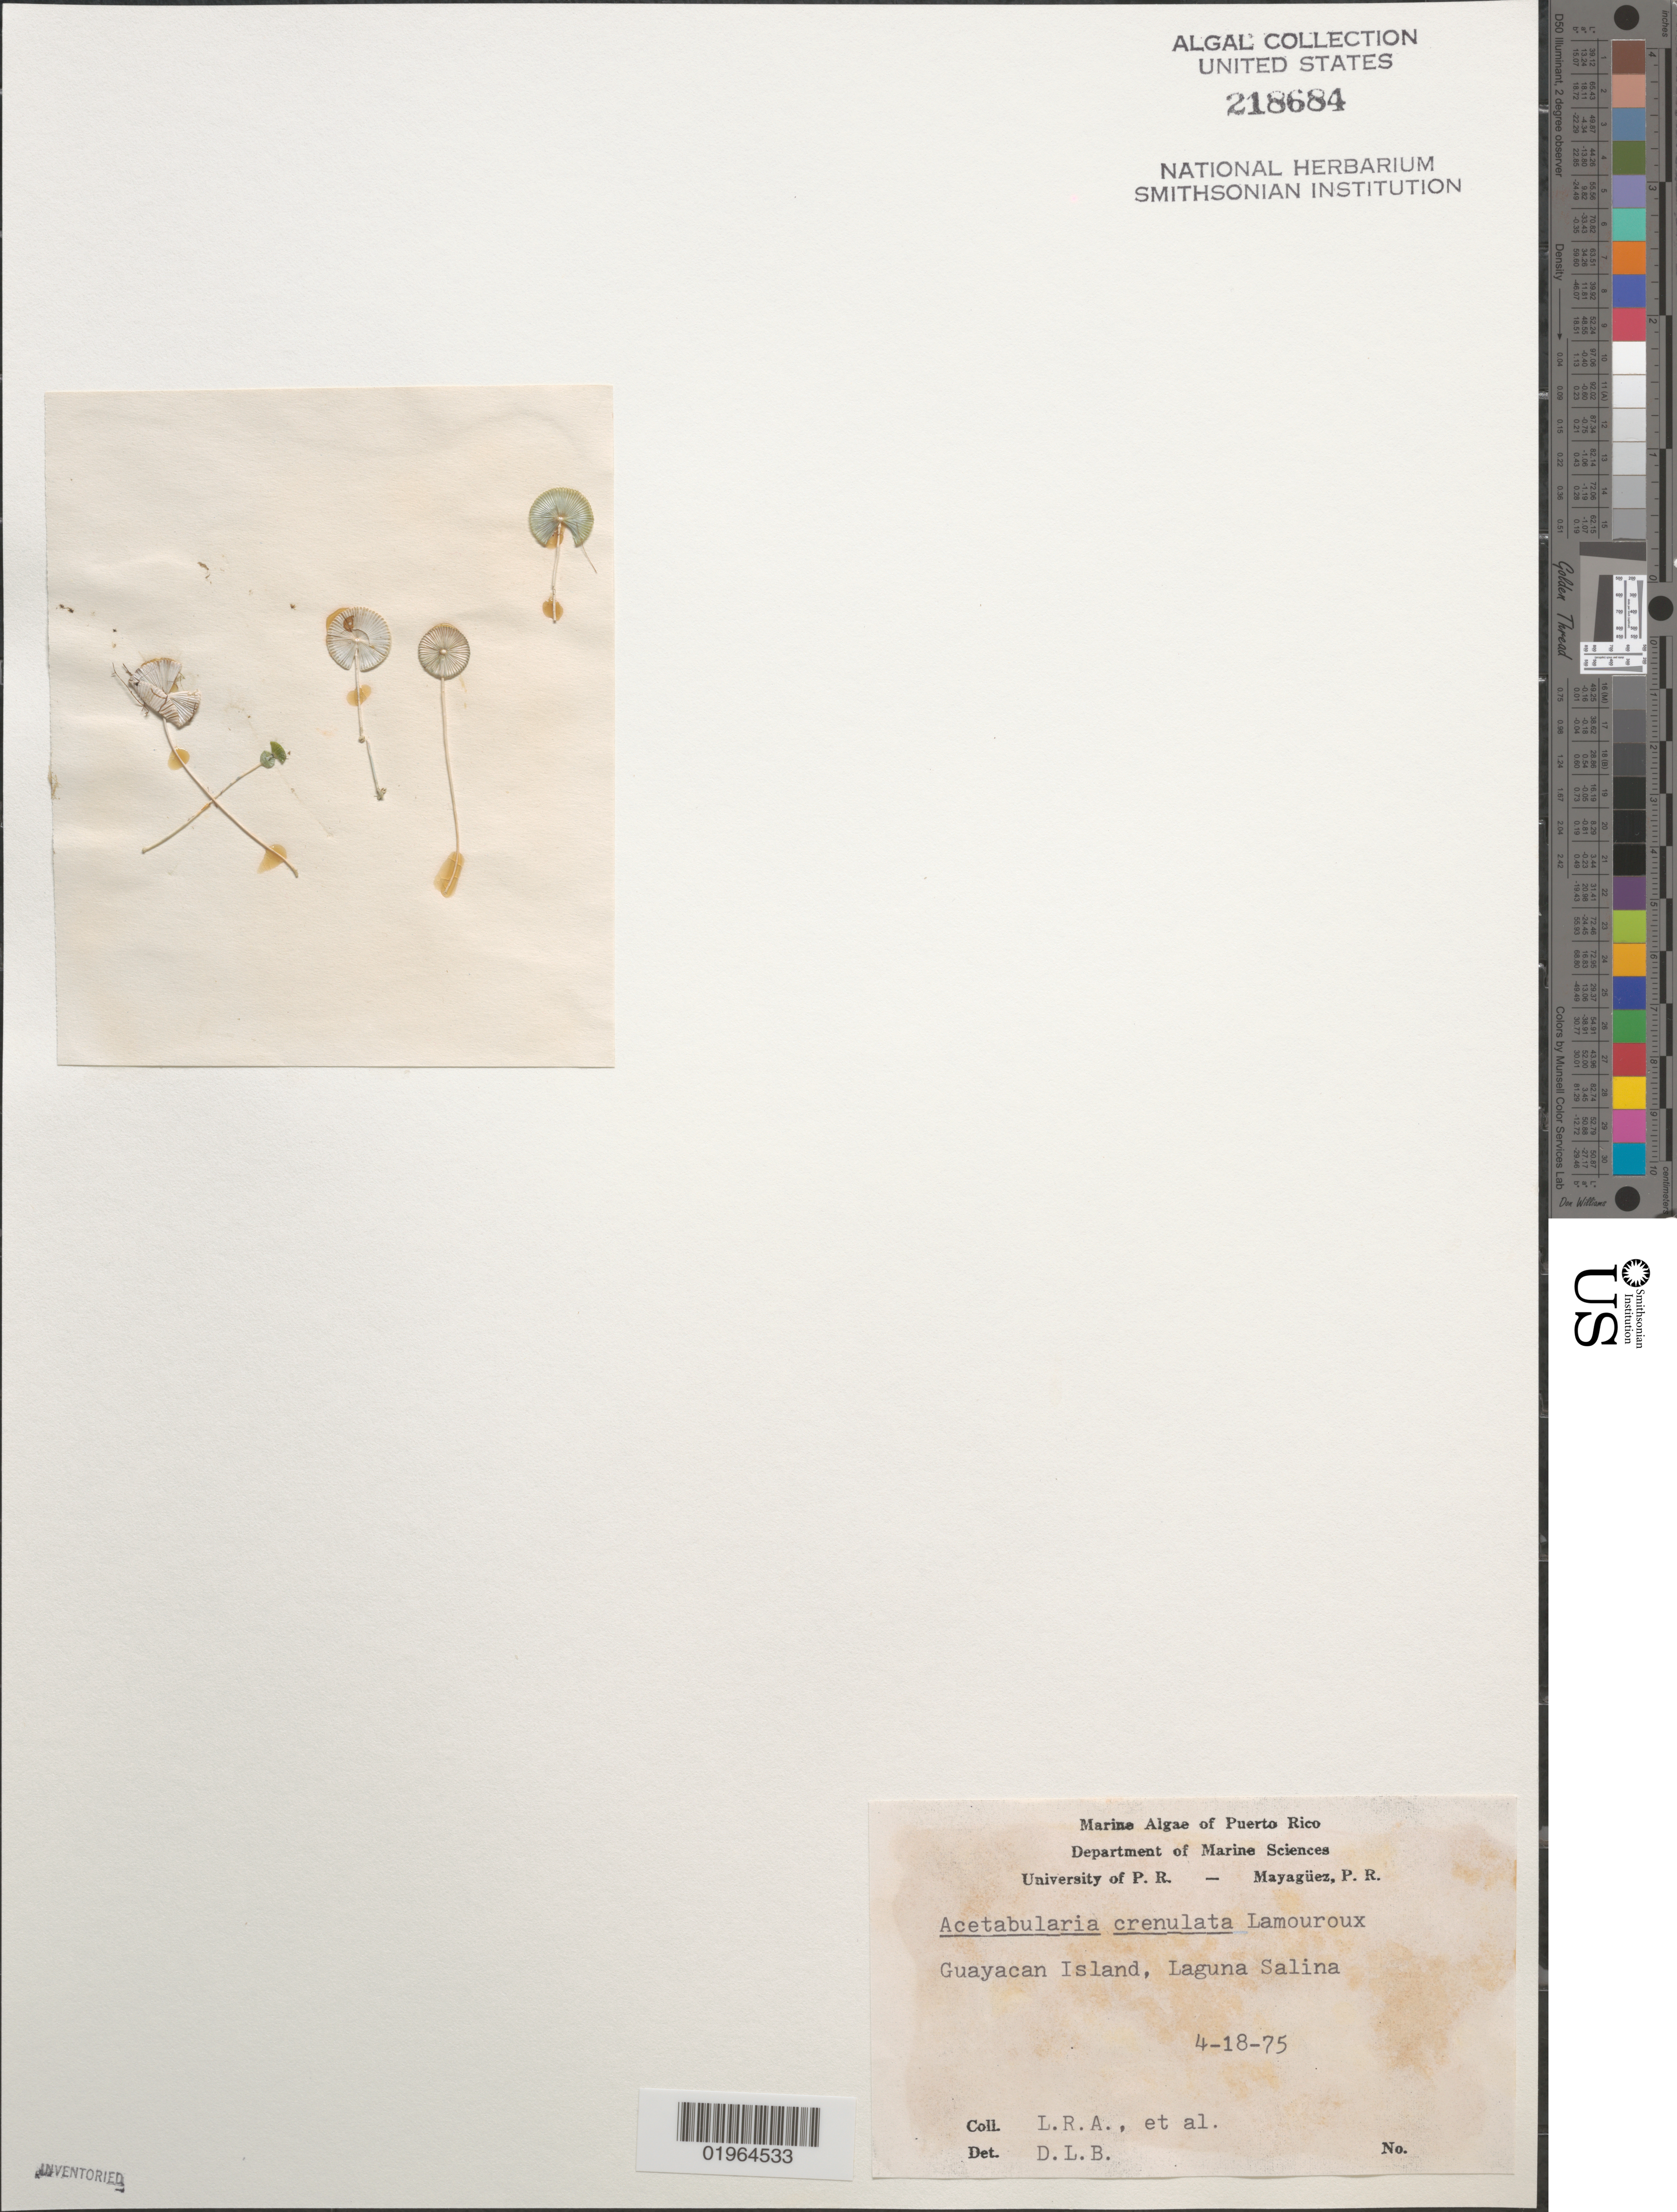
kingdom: Plantae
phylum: Chlorophyta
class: Ulvophyceae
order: Dasycladales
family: Polyphysaceae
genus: Acetabularia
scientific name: Acetabularia acetabulum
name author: J.V.Lamouroux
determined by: Ballantine, D. L.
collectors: L. Almodovar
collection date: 1975-04-18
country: Puerto Rico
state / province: Lajas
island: Guayacan Island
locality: Laguna Salina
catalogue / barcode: US 218684